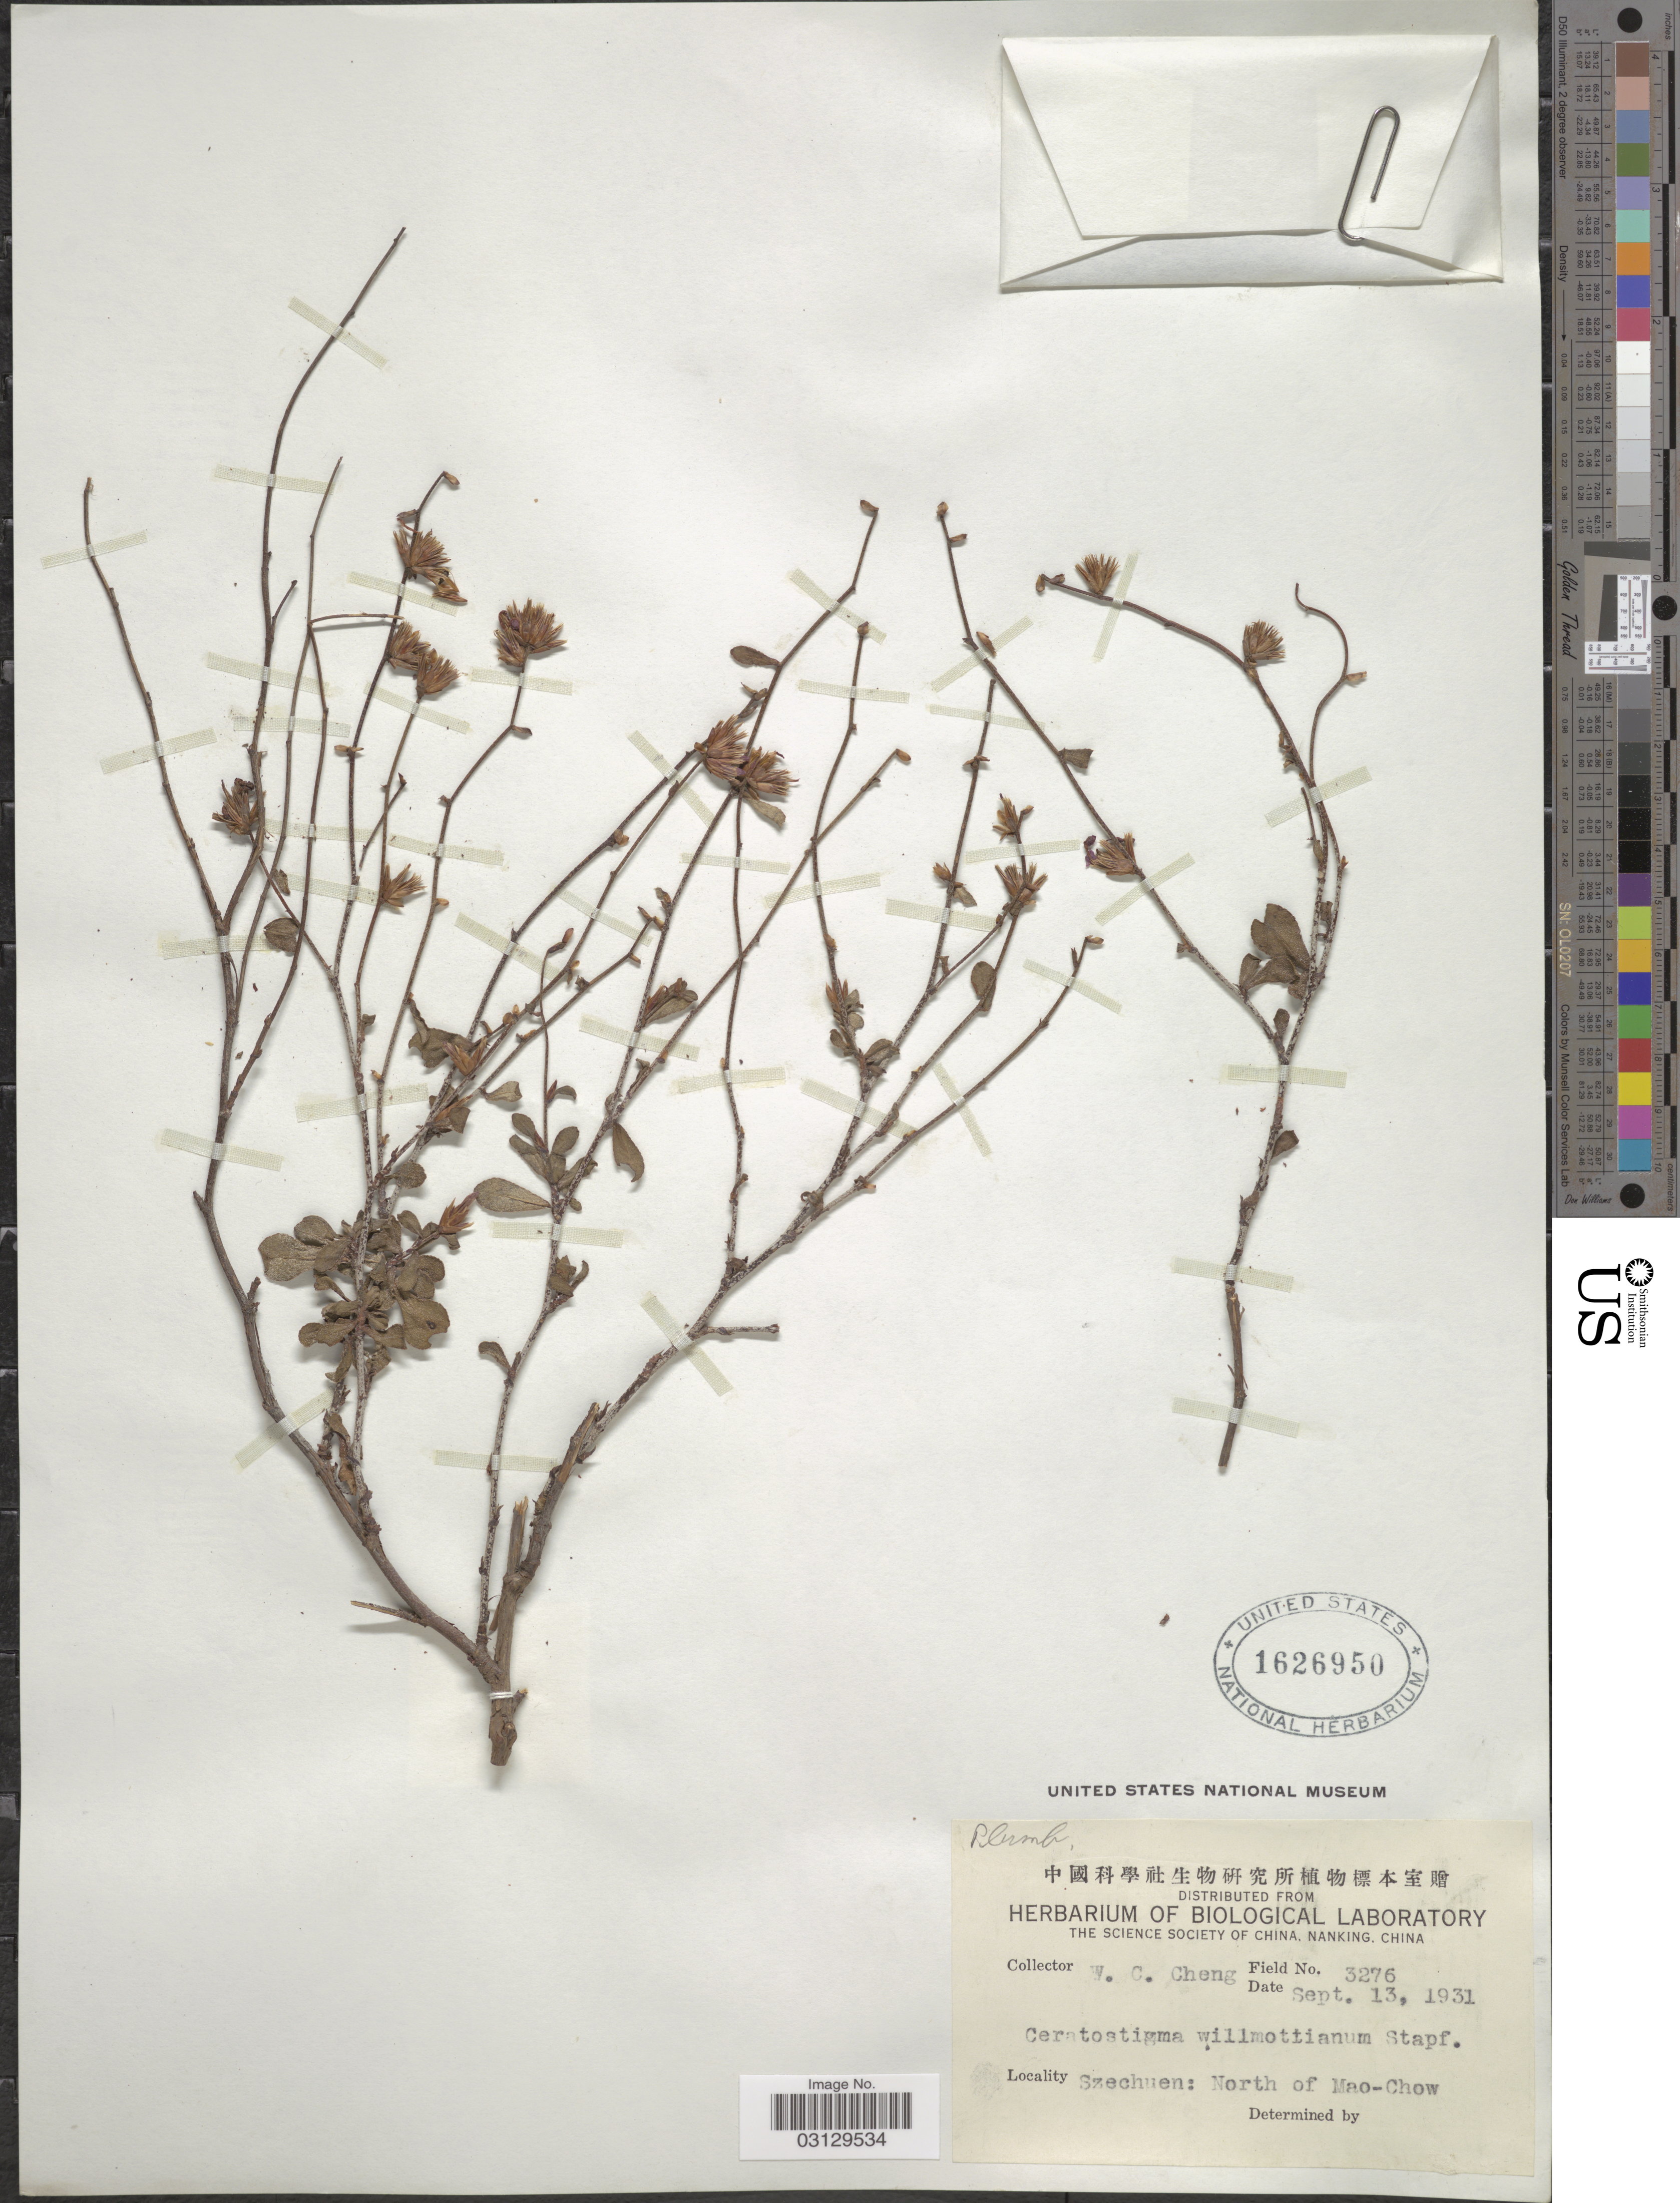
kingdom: Plantae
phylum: Tracheophyta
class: Magnoliopsida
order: Caryophyllales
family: Plumbaginaceae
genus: Ceratostigma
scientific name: Ceratostigma willmottianum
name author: Stapf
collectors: W. C. Cheng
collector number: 3276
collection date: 1931-09-13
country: China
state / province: Sichuan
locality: Szechuen: North of Mao-Chow.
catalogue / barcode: US 1626950